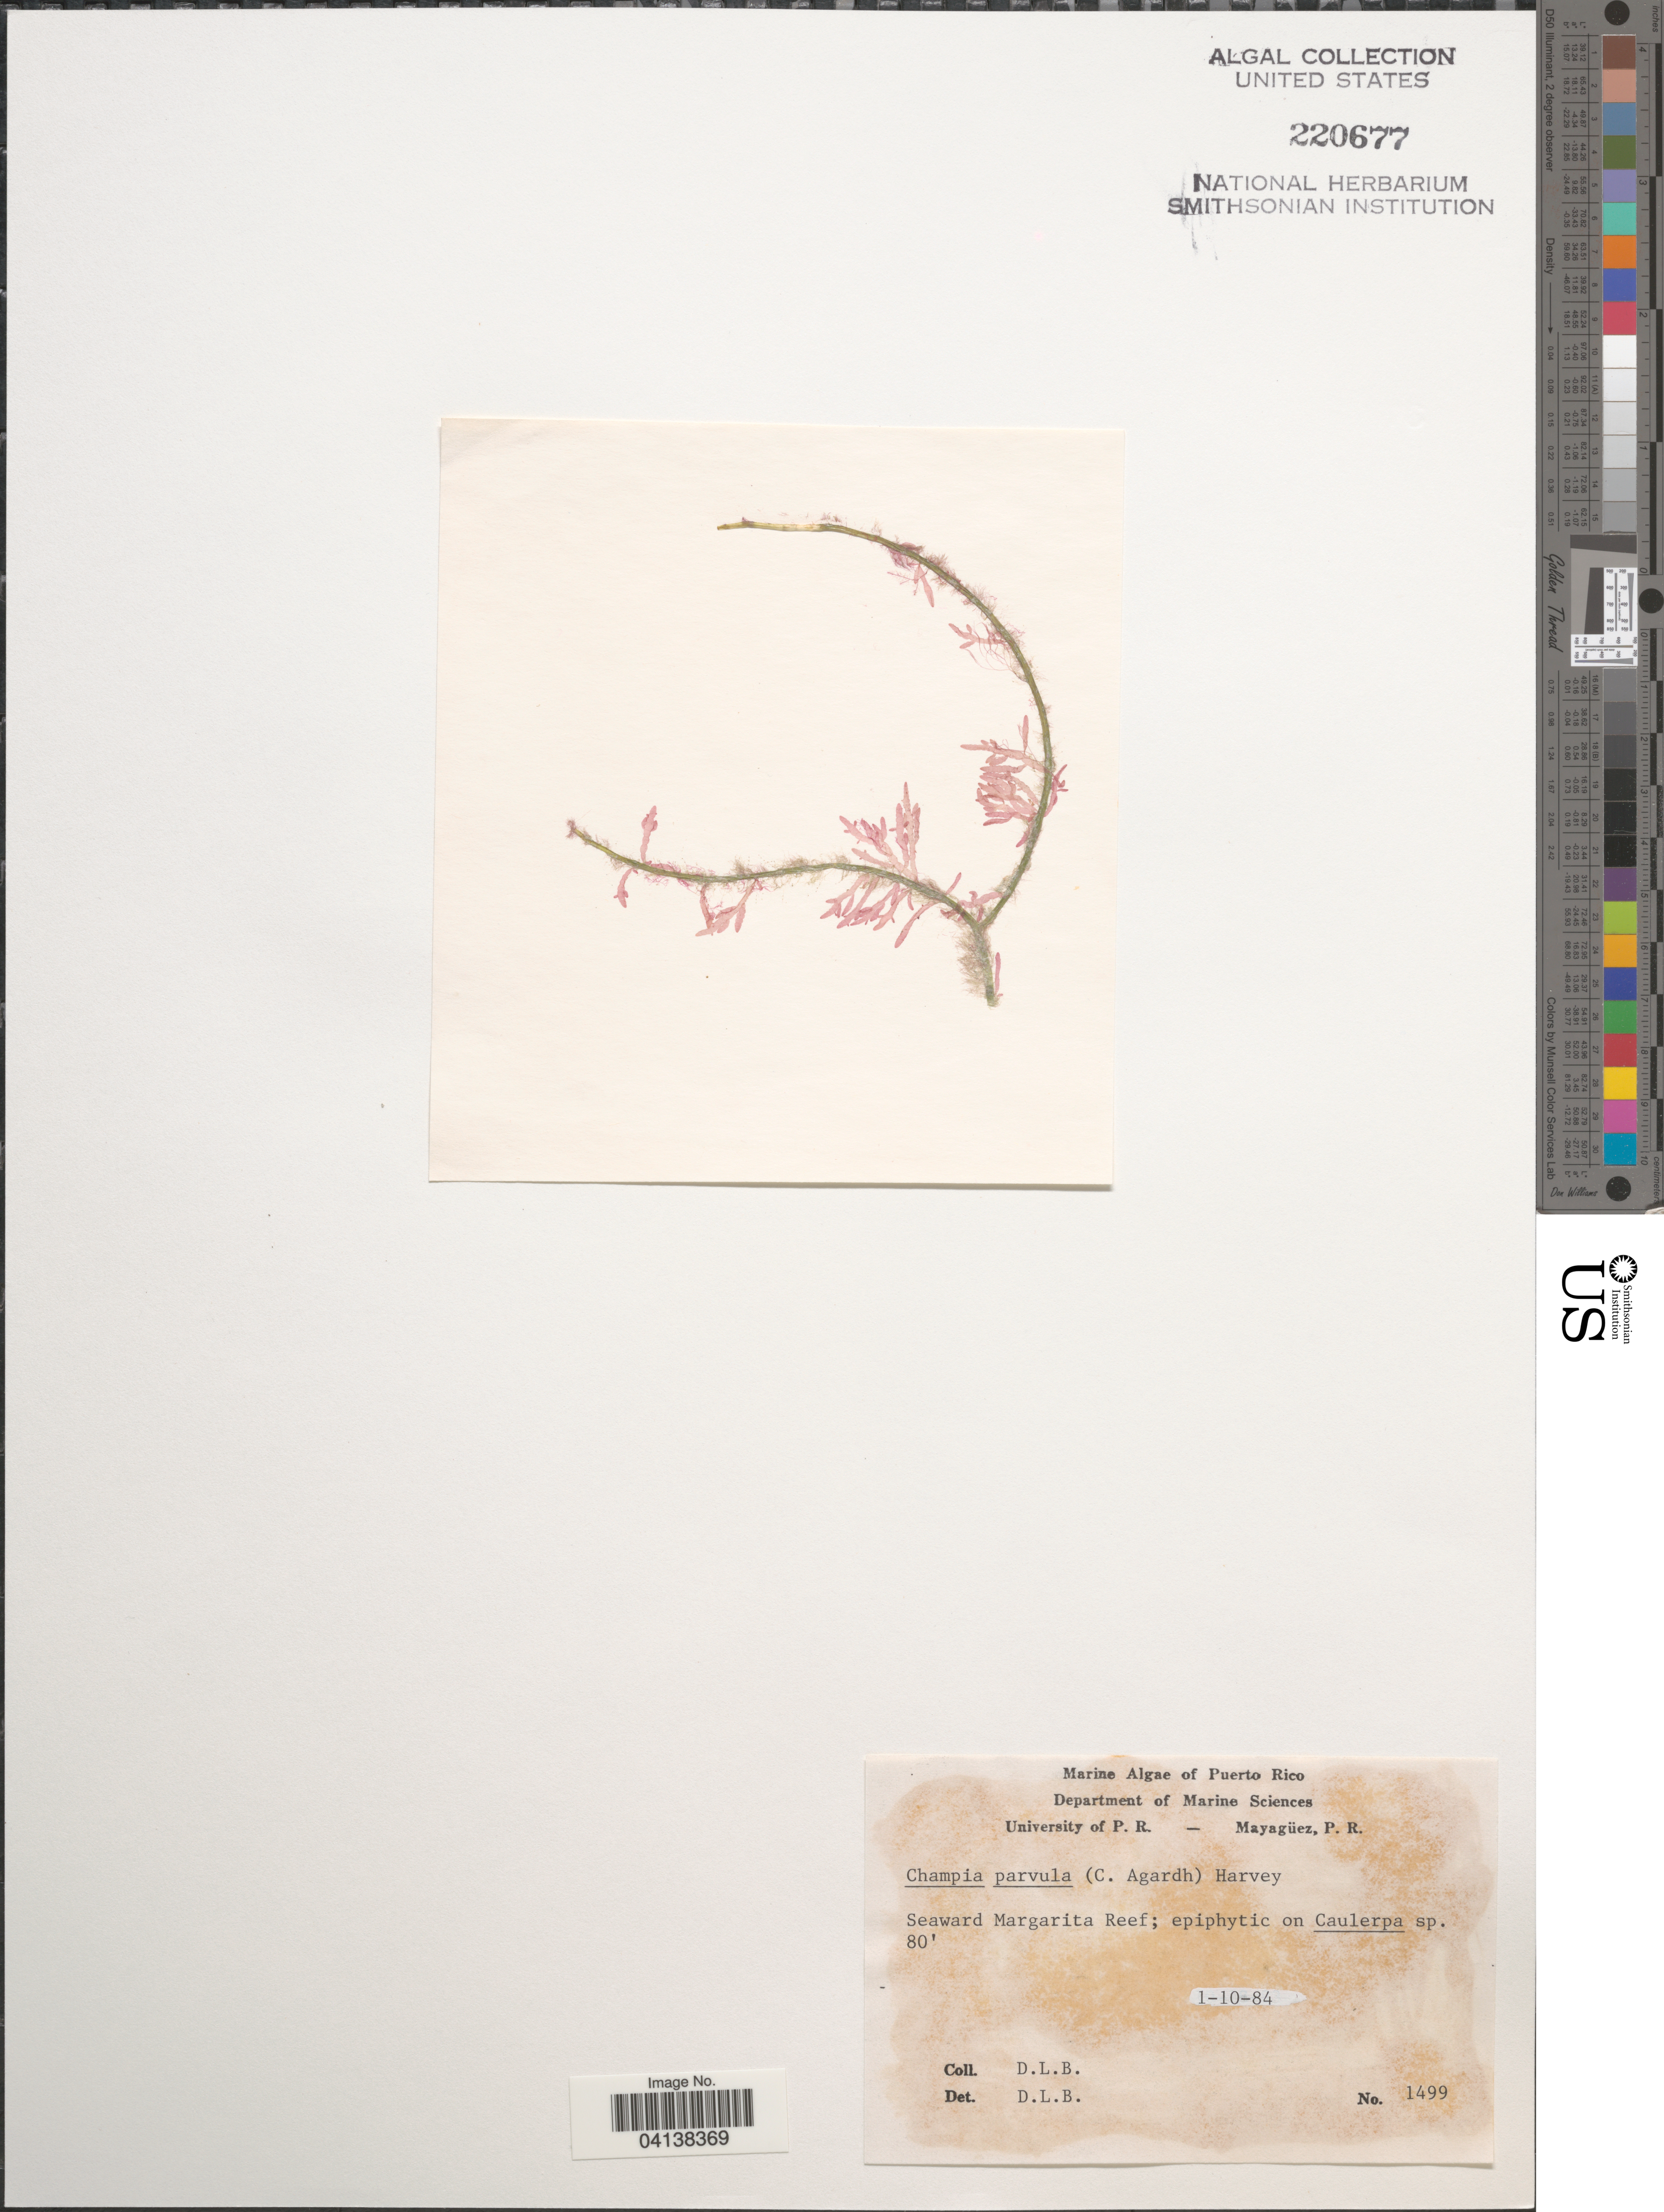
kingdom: Plantae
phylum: Rhodophyta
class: Florideophyceae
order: Rhodymeniales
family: Champiaceae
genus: Champia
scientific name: Champia parvula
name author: (C. Agardh) Harv.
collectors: D. L. B.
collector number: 1499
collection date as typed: Transcribed d/m/y: 1/10/84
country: Puerto Rico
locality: Seaward Margarita Reef.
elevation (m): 24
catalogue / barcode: US 220677